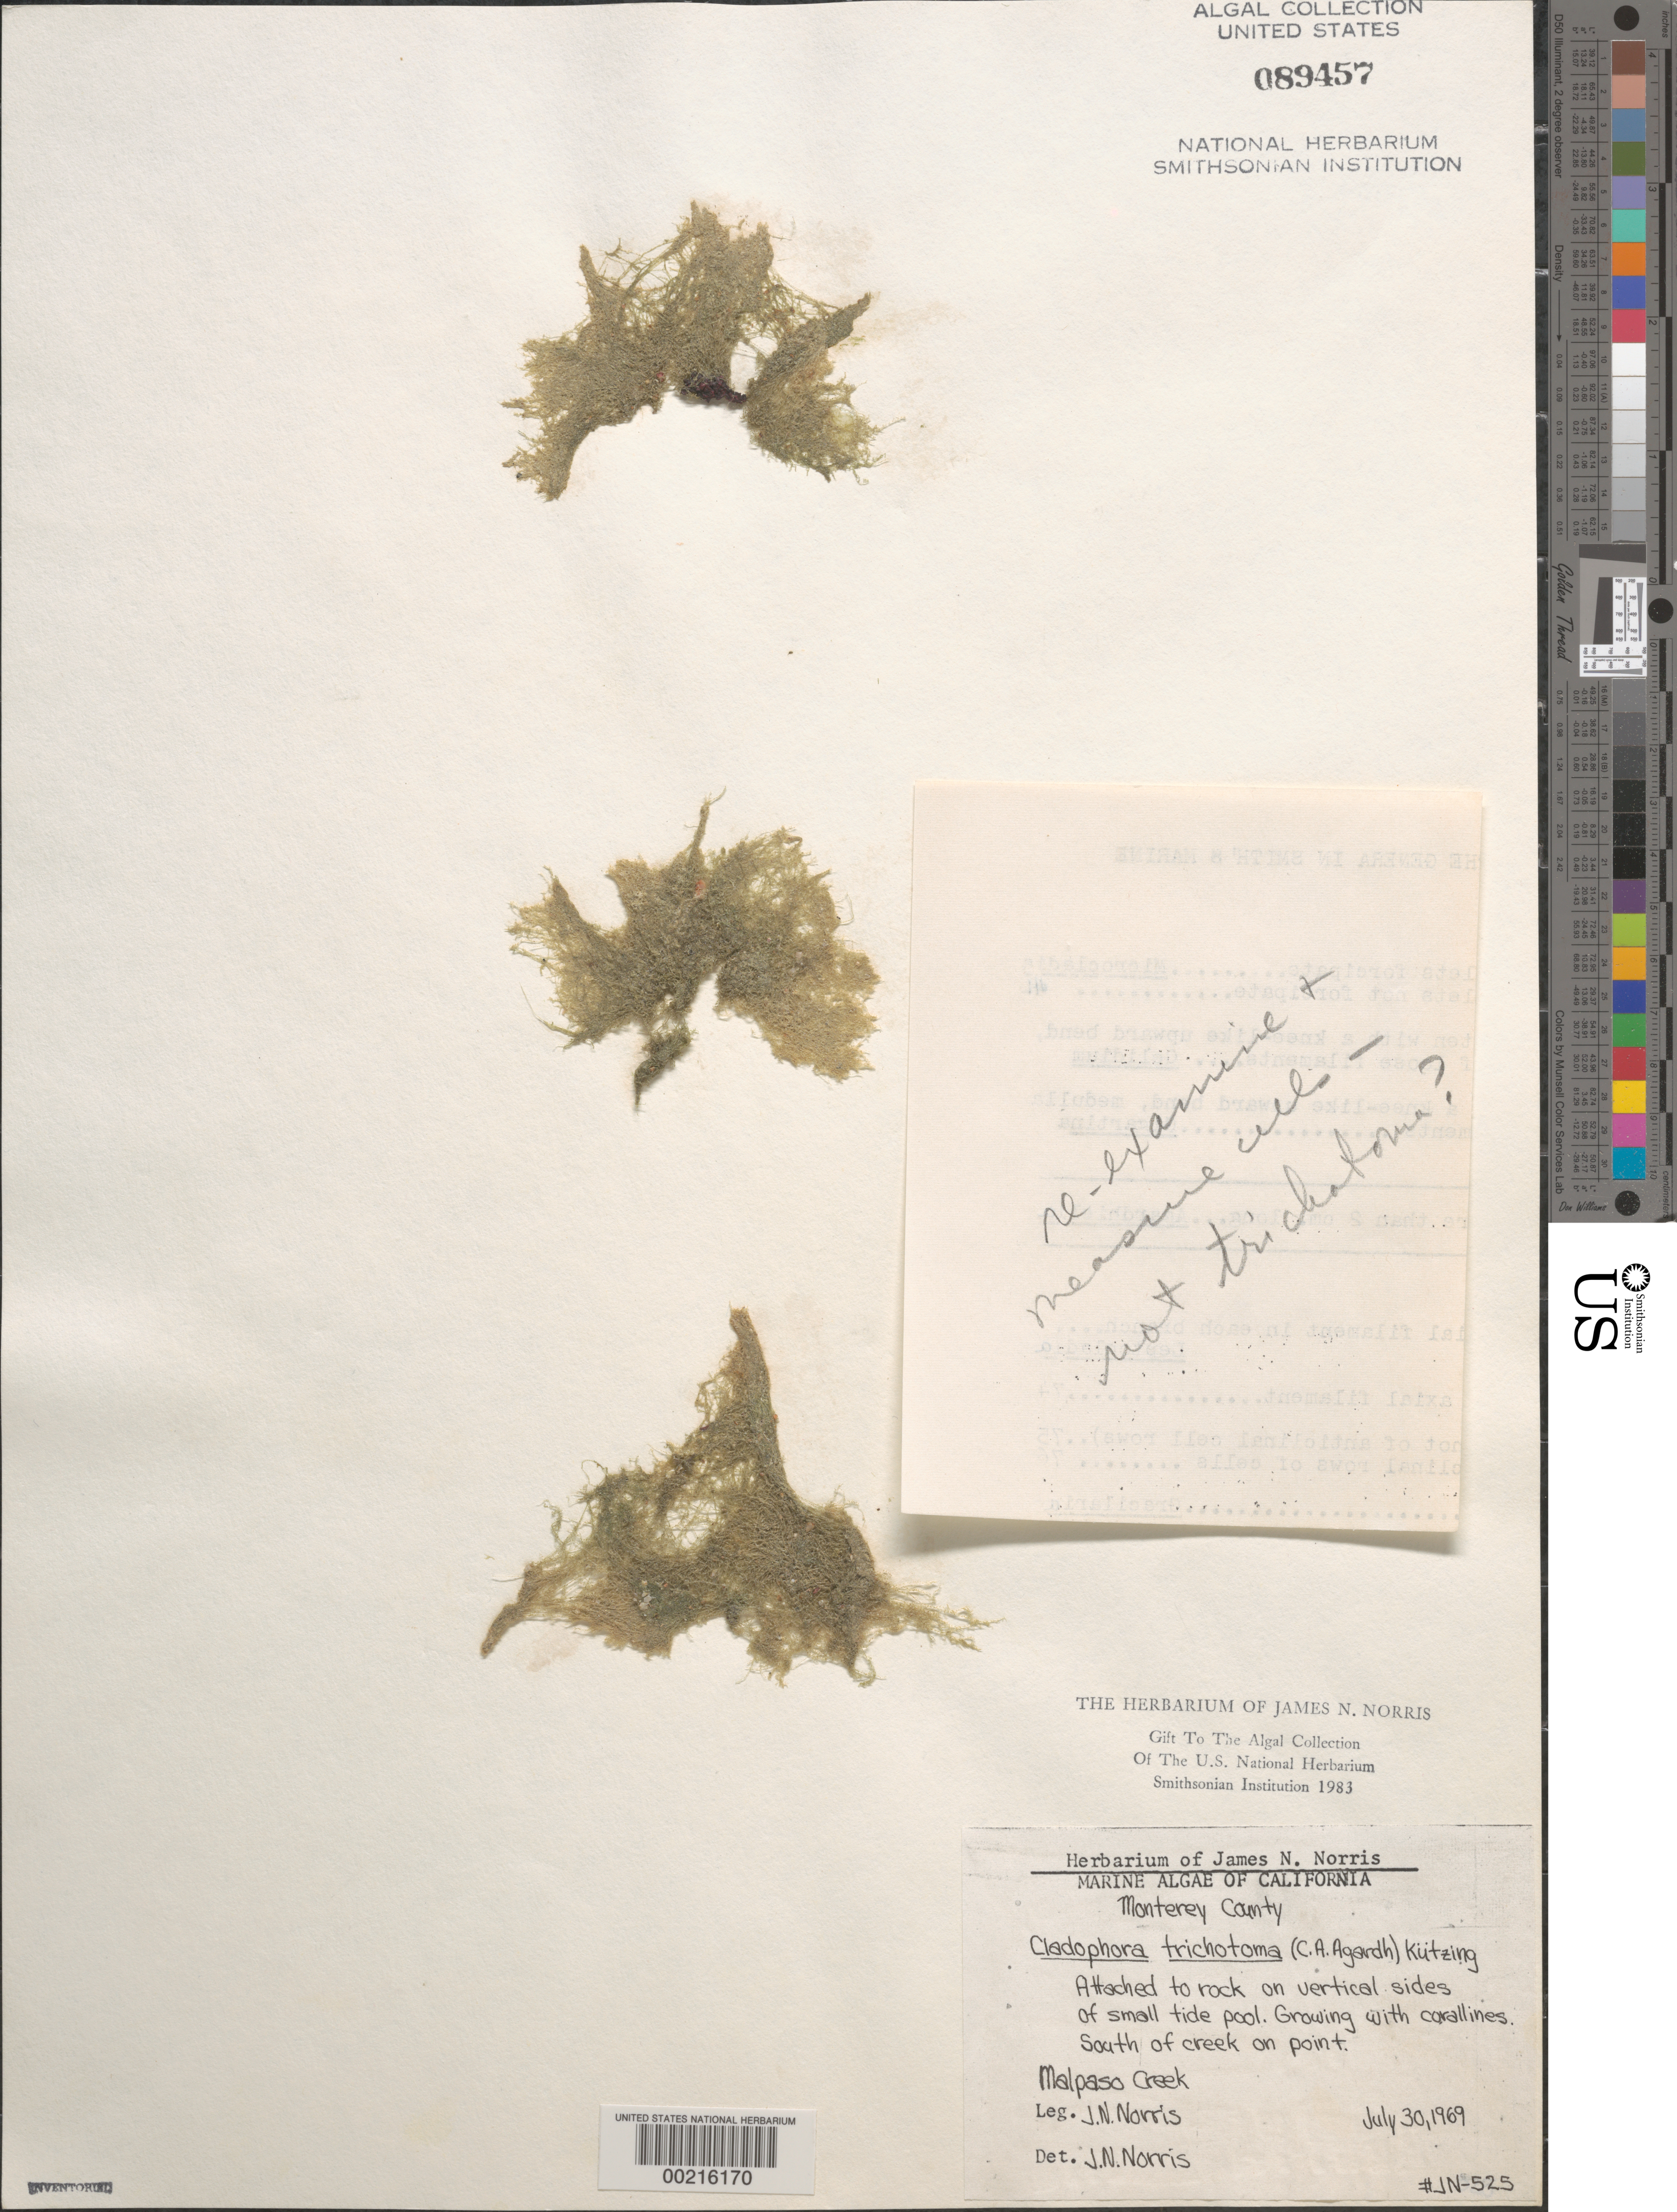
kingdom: Plantae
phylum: Chlorophyta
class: Ulvophyceae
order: Cladophorales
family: Cladophoraceae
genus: Cladophora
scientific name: Cladophora laetevirens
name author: (Dillwyn) Kütz.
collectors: J. N. Norris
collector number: JN-525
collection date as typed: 30 Jul 1969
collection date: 1969-07-30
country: United States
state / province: California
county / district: Monterey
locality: Malpaso Creek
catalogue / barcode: US 89457